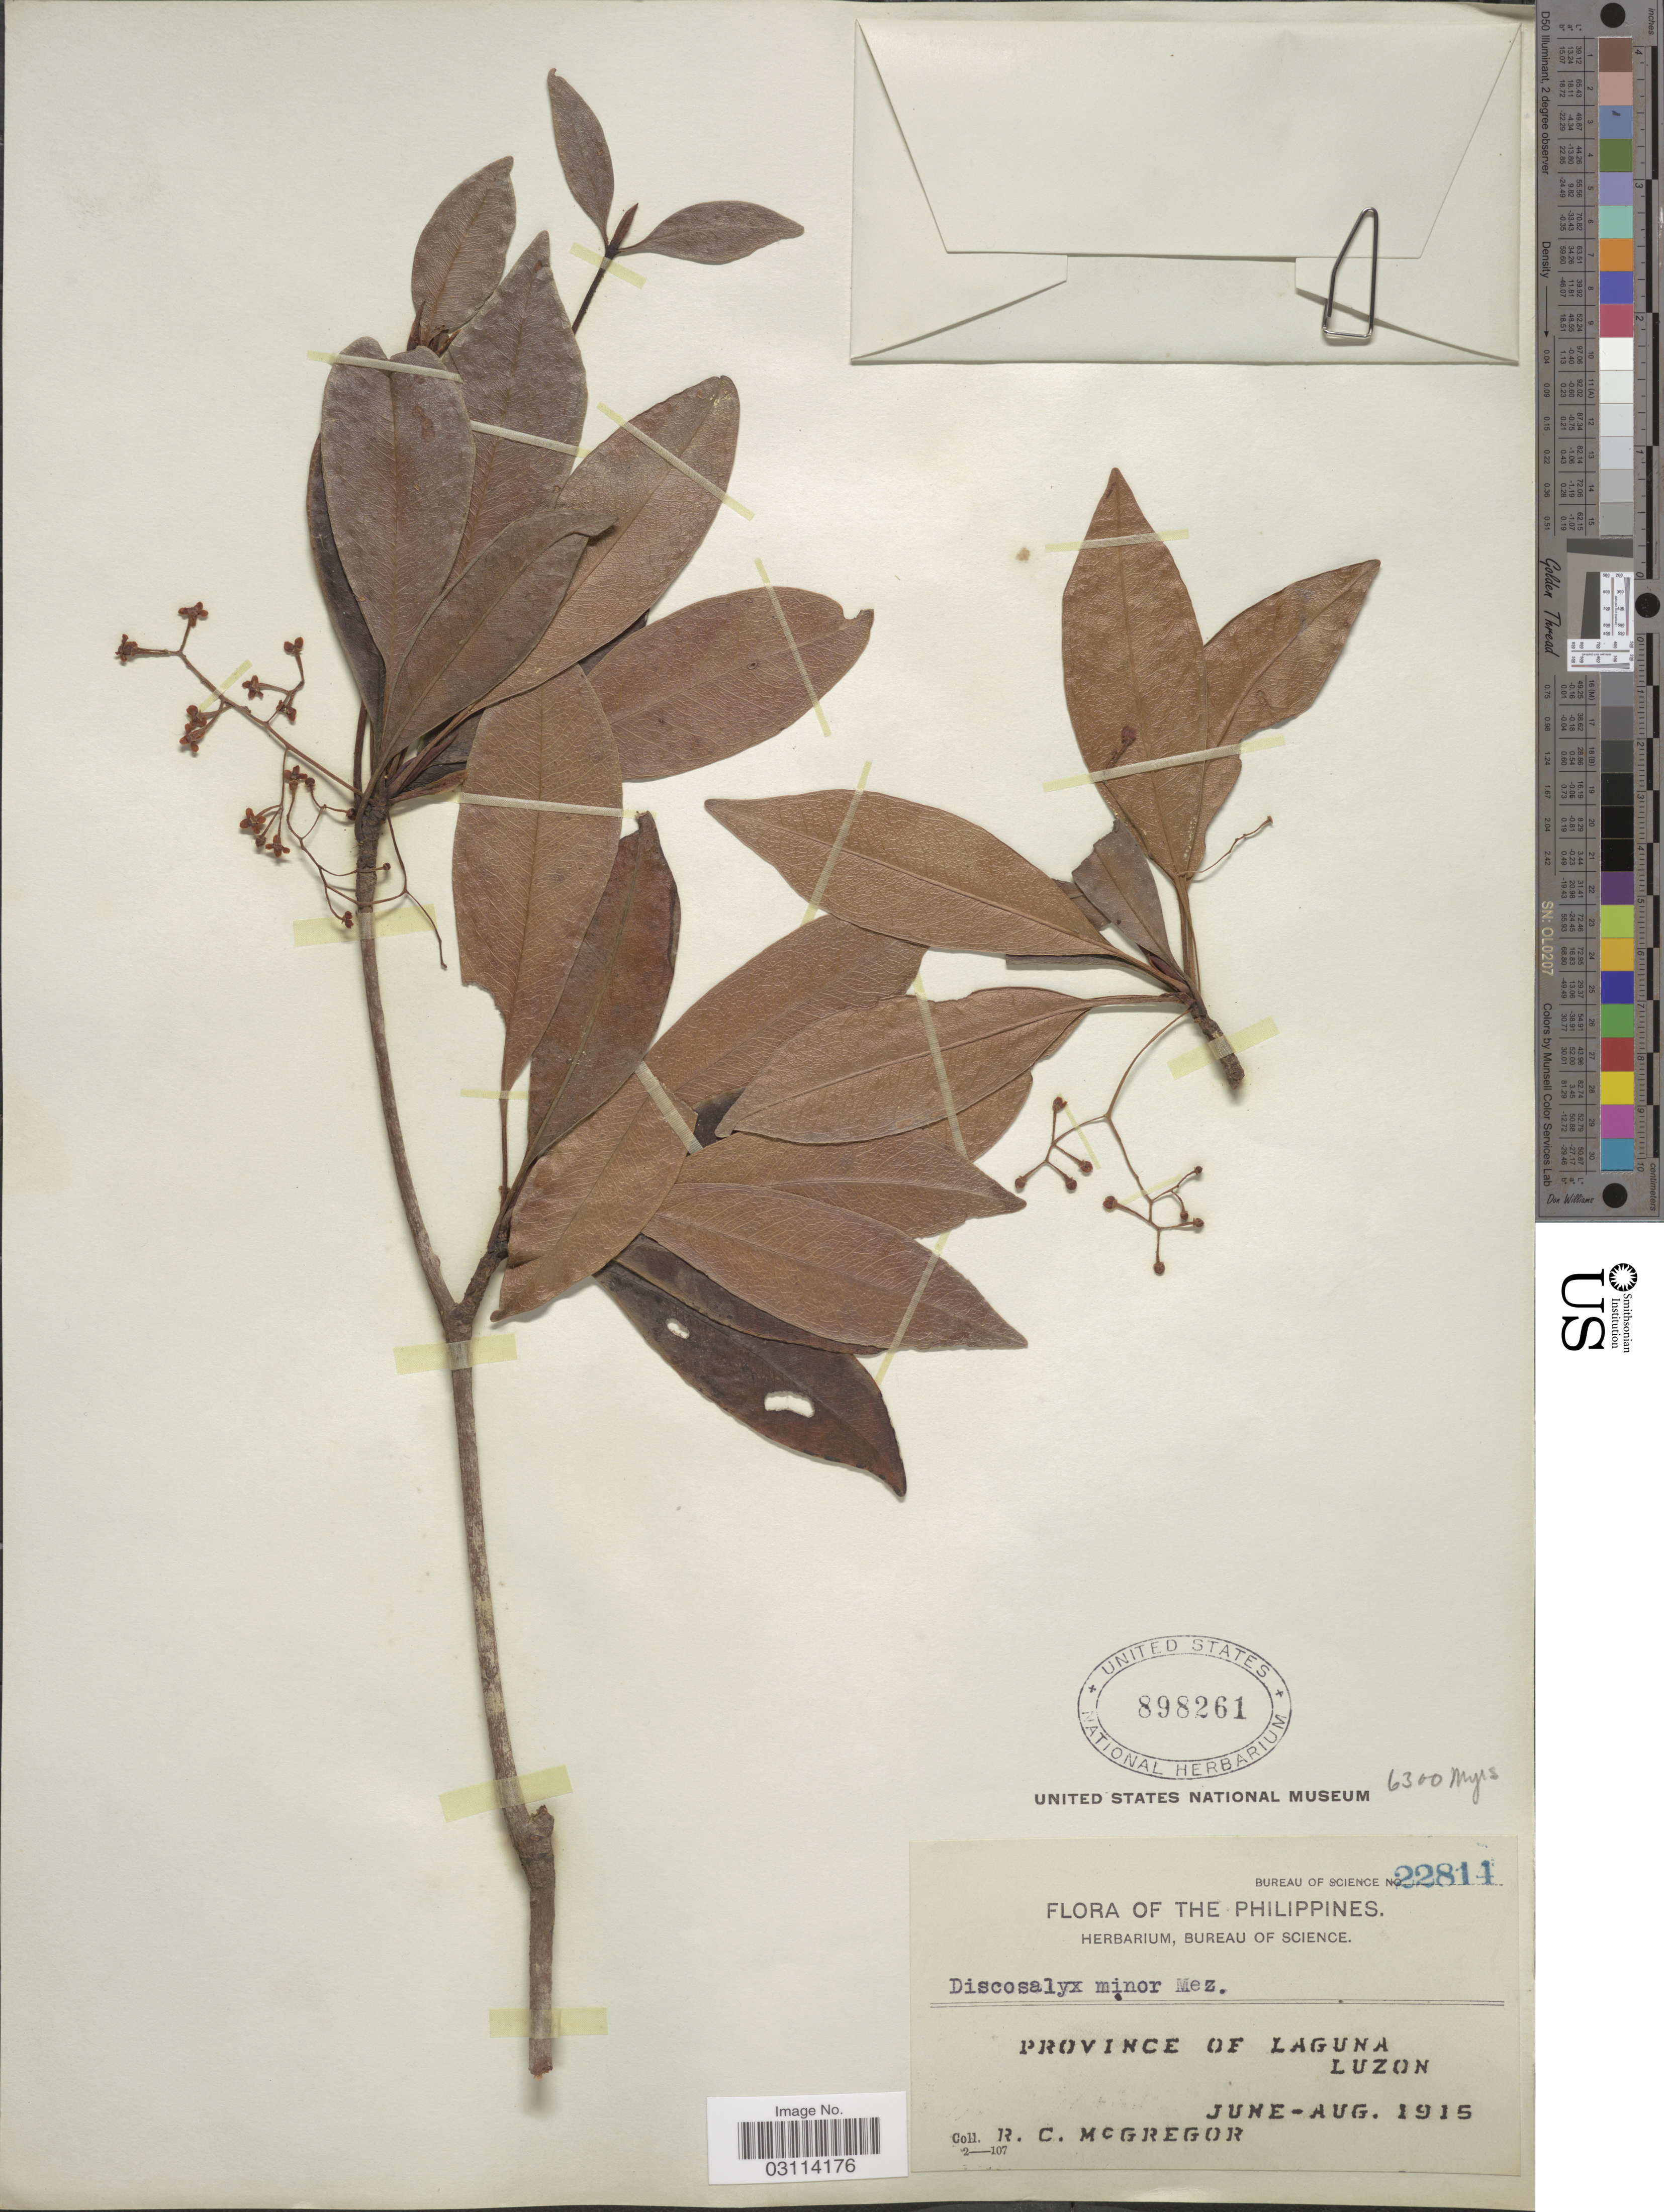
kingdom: Plantae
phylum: Tracheophyta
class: Magnoliopsida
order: Ericales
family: Primulaceae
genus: Discocalyx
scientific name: Discocalyx minor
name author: Mez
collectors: R. C. McGregor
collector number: Bureau of Science 22814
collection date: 1915-06/1915-08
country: Philippines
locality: Province of Laguna, Luzon.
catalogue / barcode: US 898261